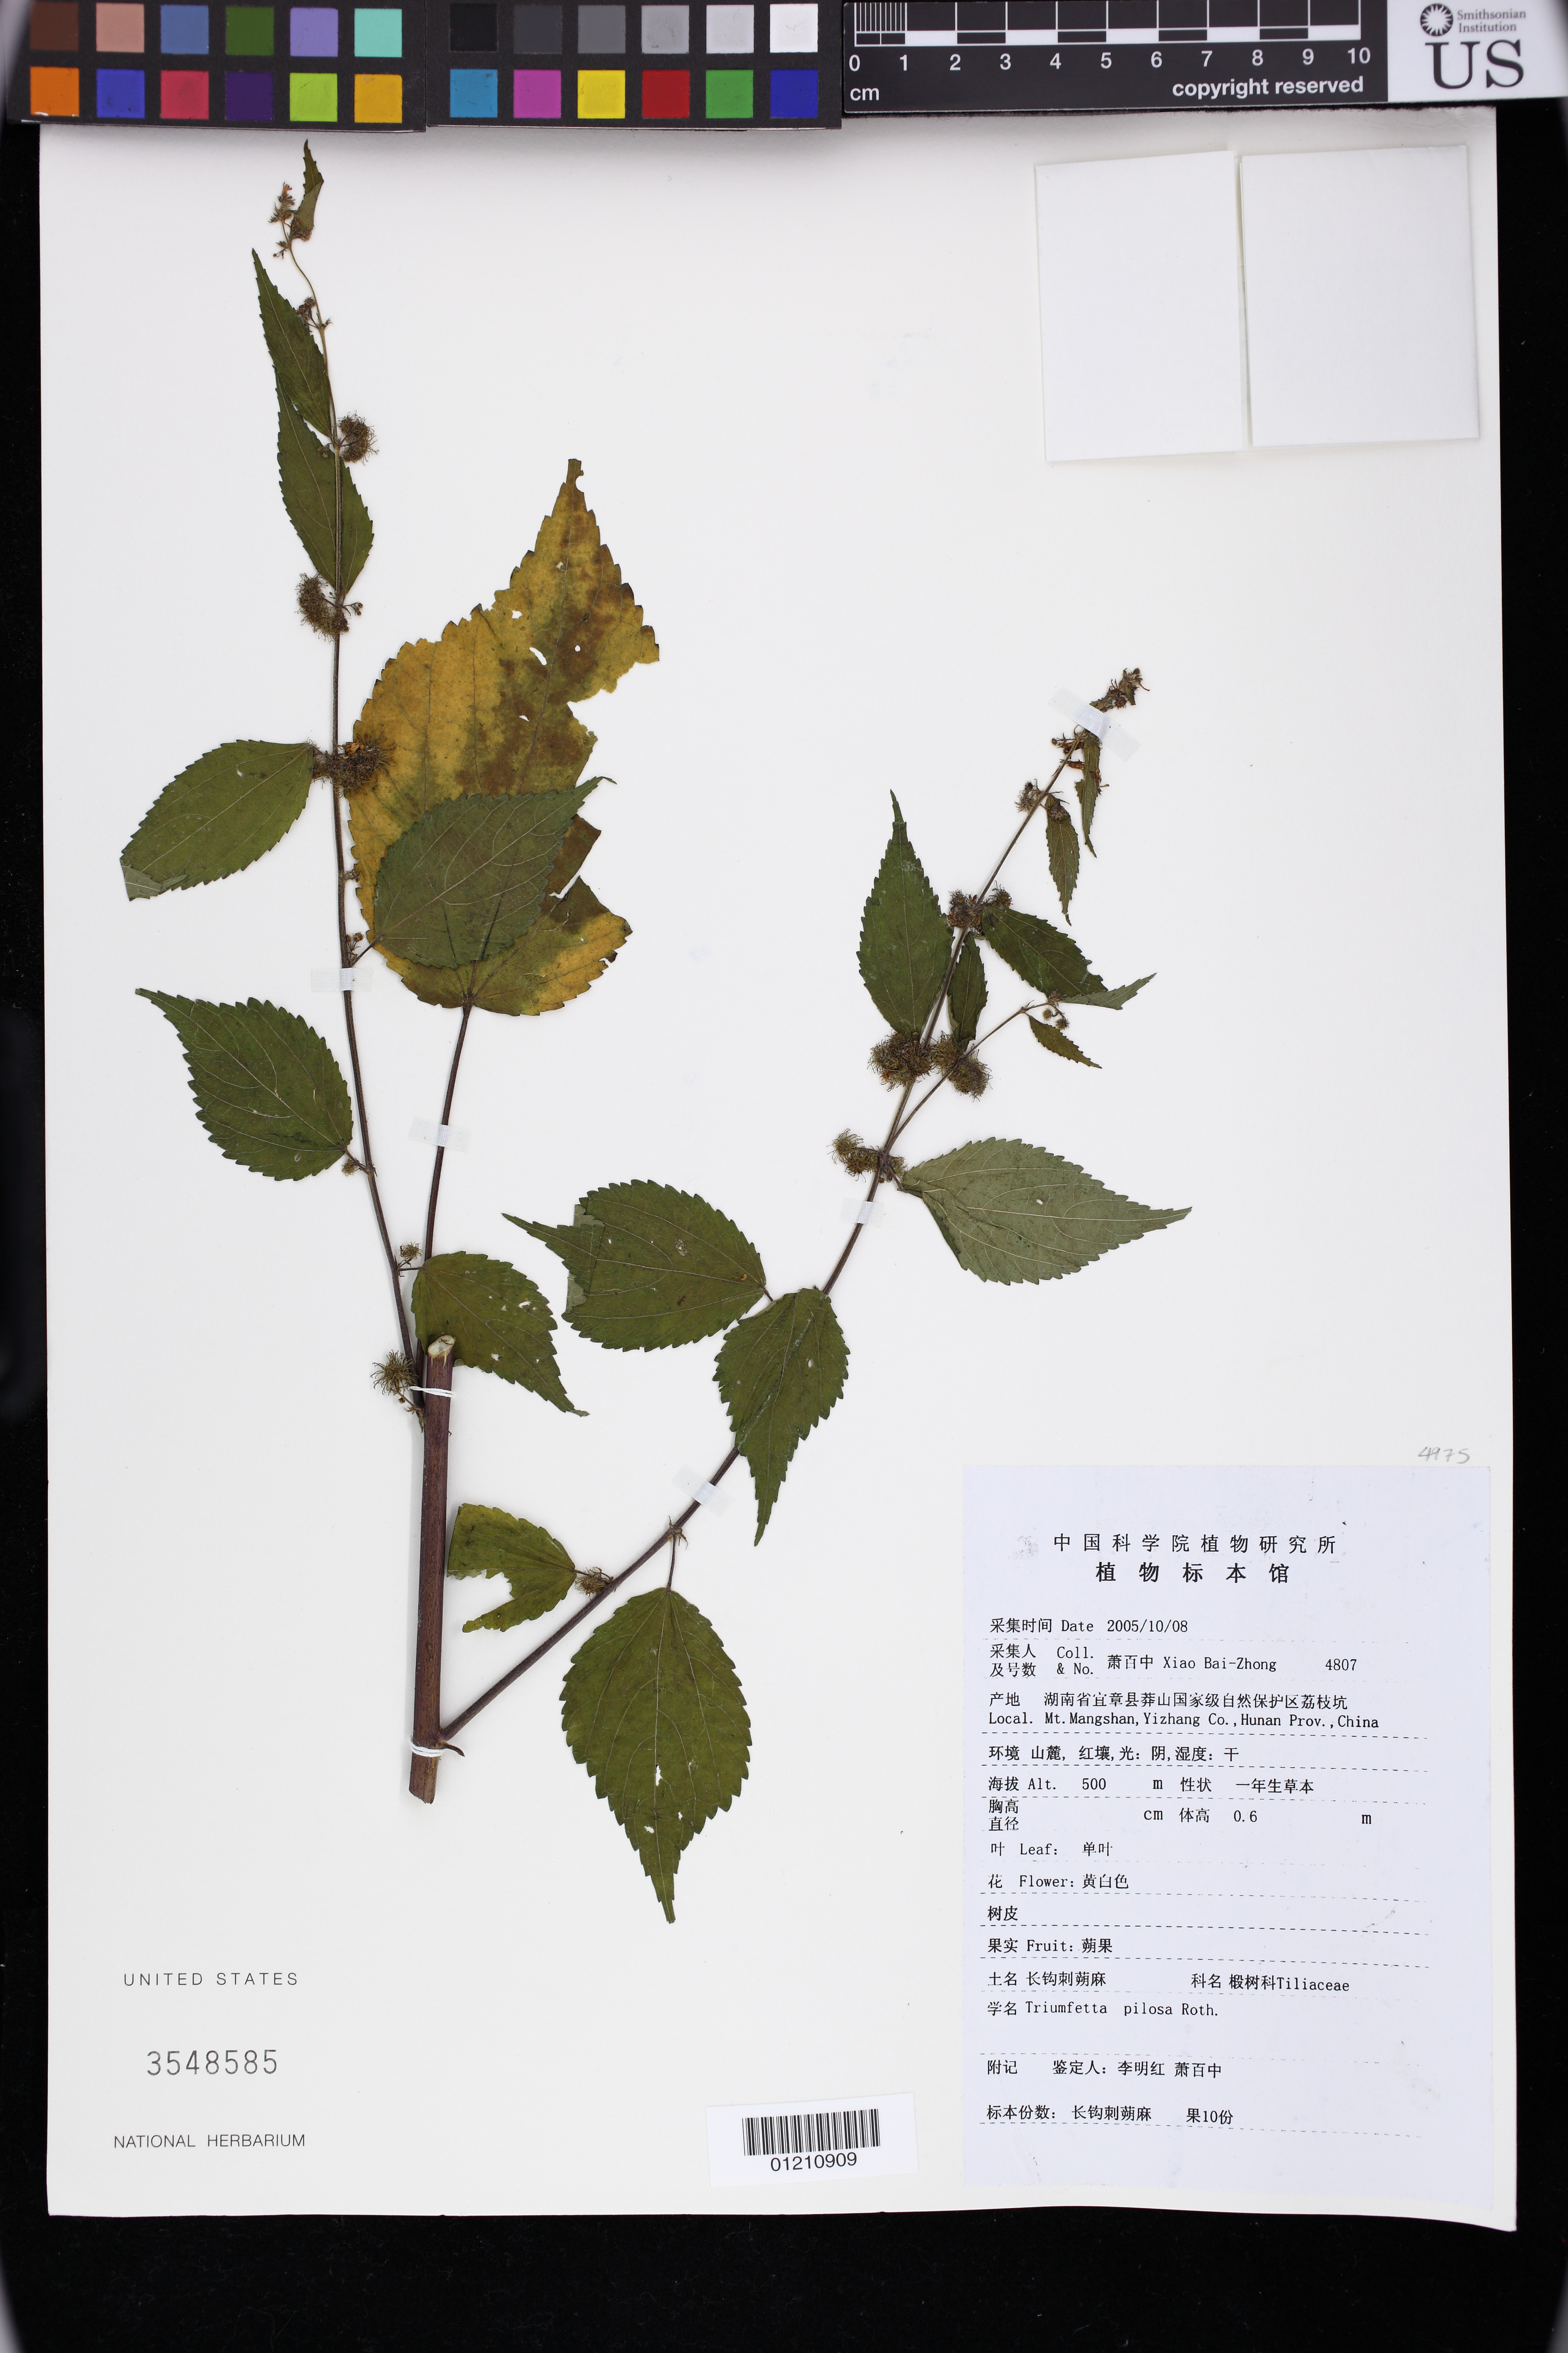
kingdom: Plantae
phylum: Tracheophyta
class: Magnoliopsida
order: Malvales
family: Malvaceae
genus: Triumfetta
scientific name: Triumfetta pilosa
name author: Roth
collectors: B. Z. Xiao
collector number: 4807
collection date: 2005-10-08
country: China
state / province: Hunan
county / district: Yizhang County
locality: Mt. Mangshan, Yizhang Co., Hunan Prov., China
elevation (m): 500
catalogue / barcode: US 3548585